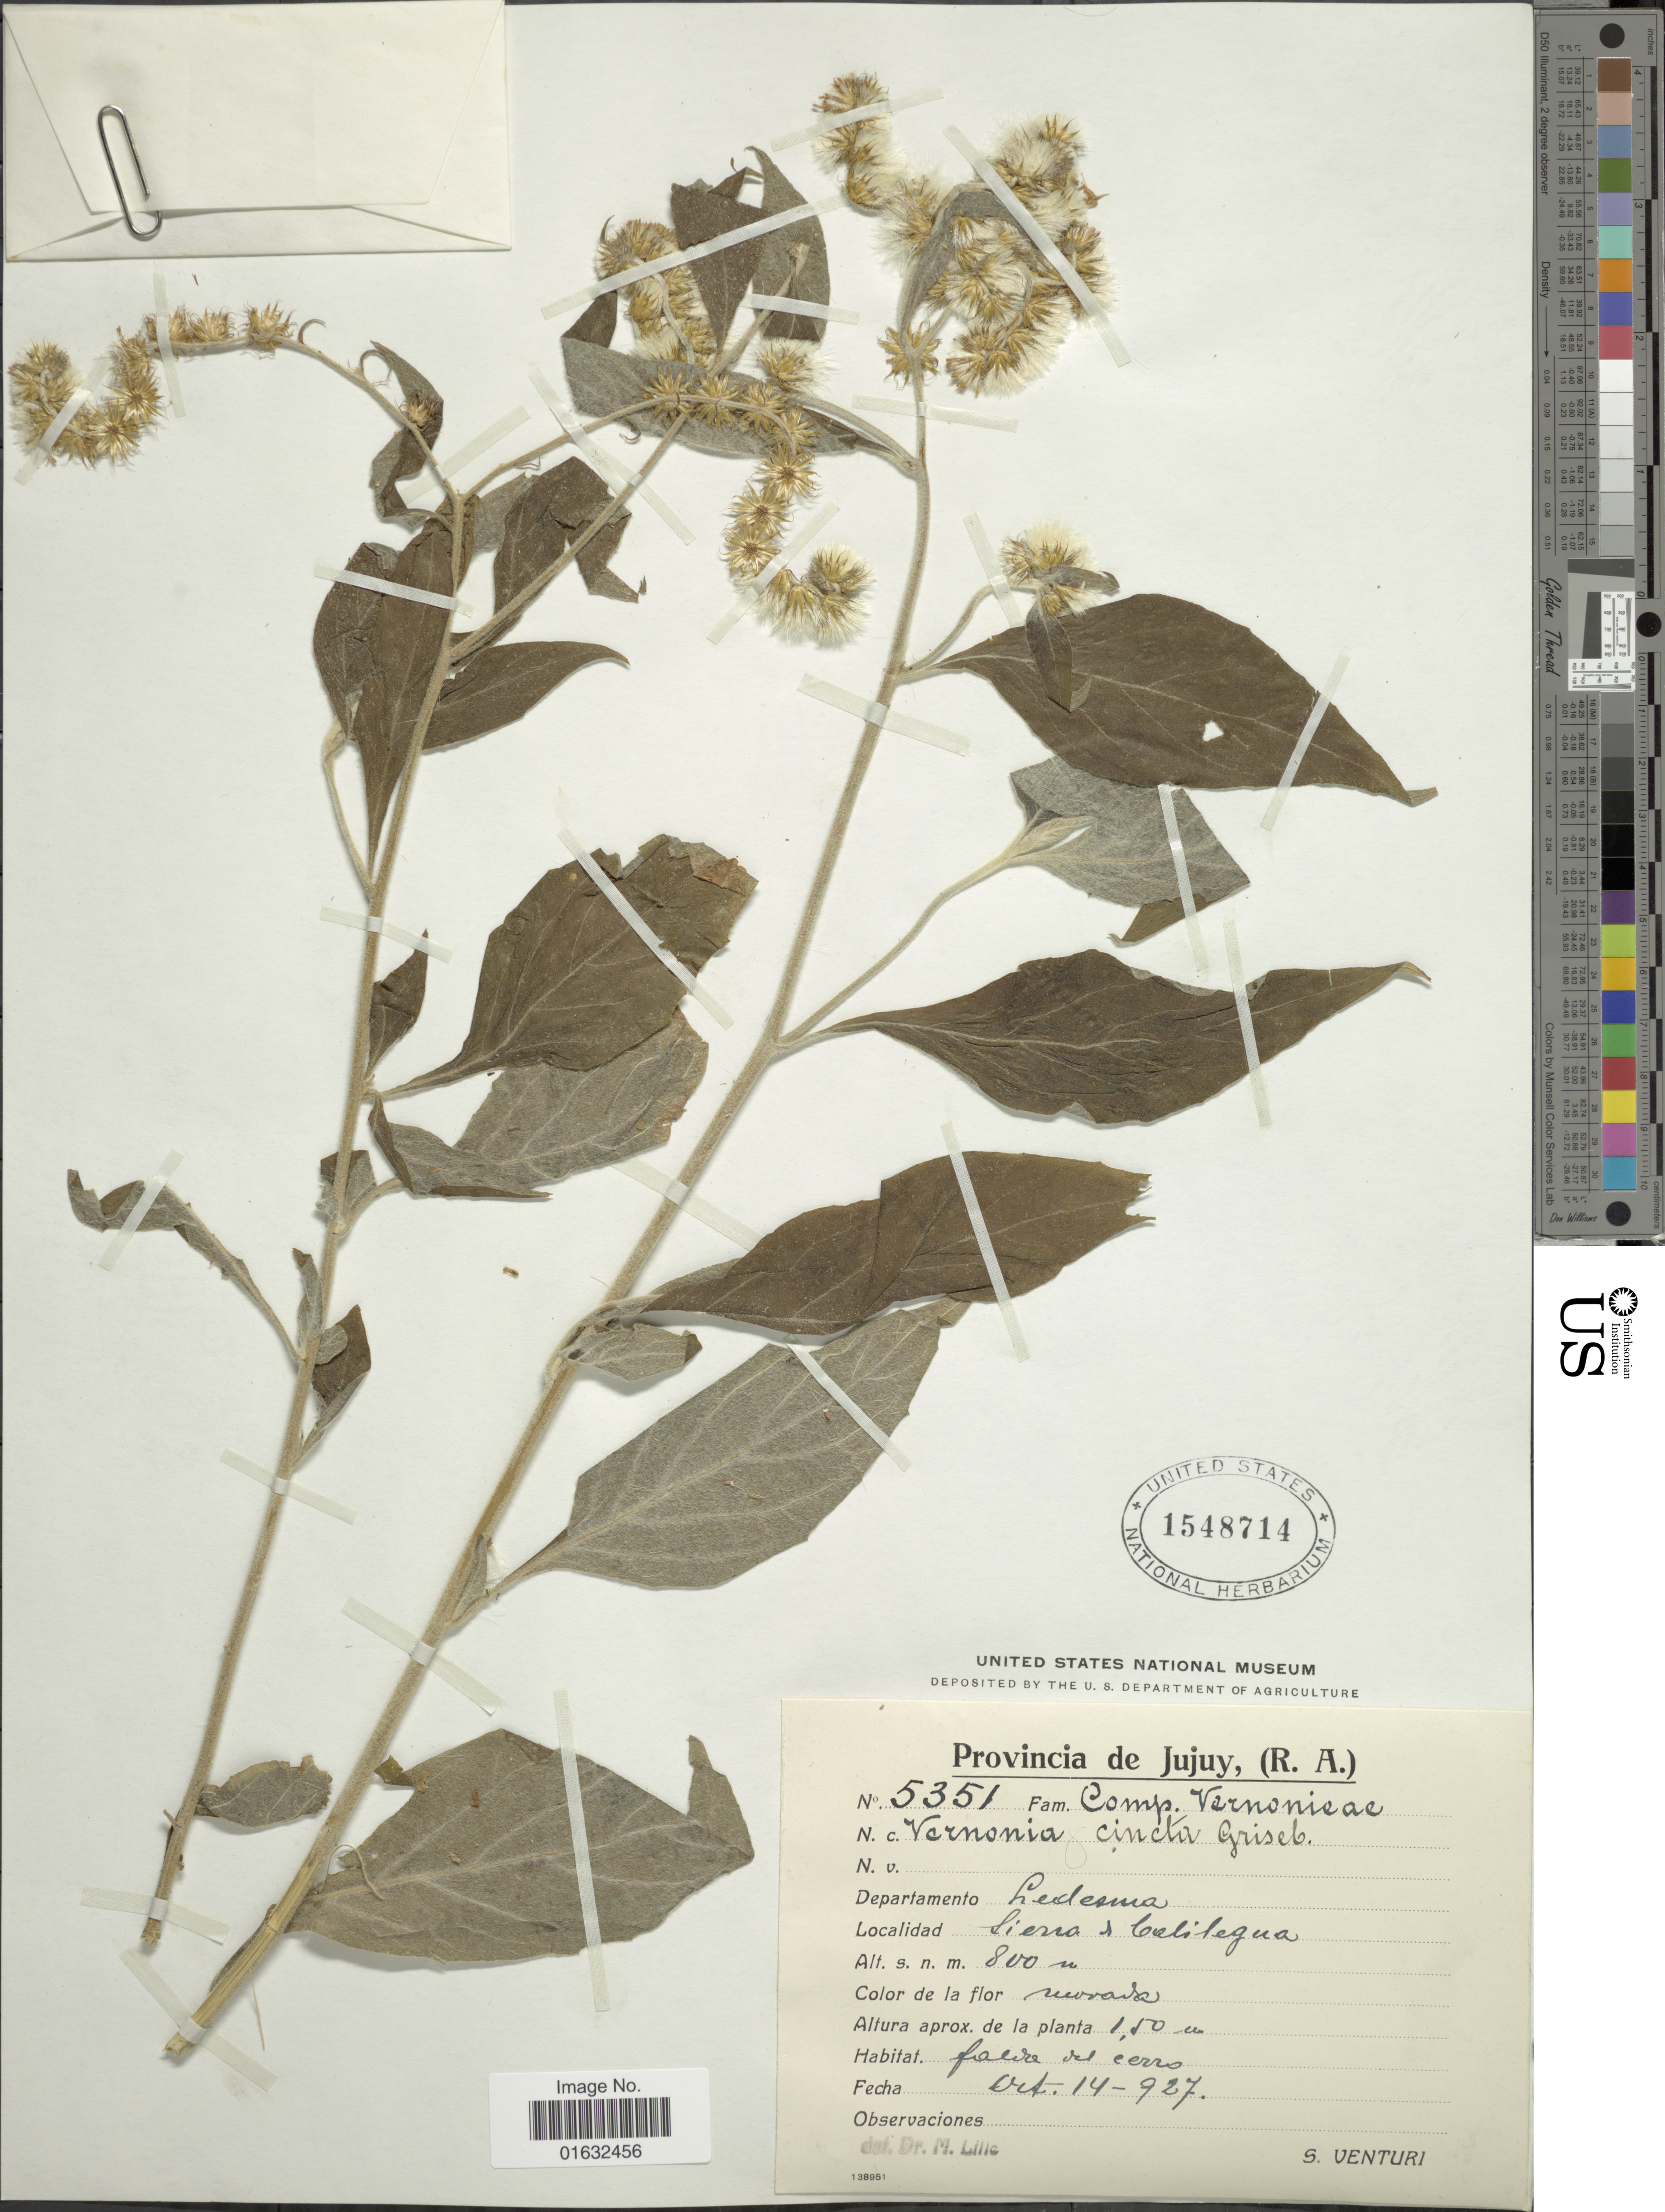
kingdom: Plantae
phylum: Tracheophyta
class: Magnoliopsida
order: Asterales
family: Asteraceae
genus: Cyrtocymura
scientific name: Cyrtocymura cincta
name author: (Griseb.) H. Rob.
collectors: S. Venturi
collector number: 5351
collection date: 1927-10-14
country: Argentina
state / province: Jujuy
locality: (R.A.), Departamento Ledesma, Sierra & Calilegua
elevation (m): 800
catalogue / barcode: US 1548714